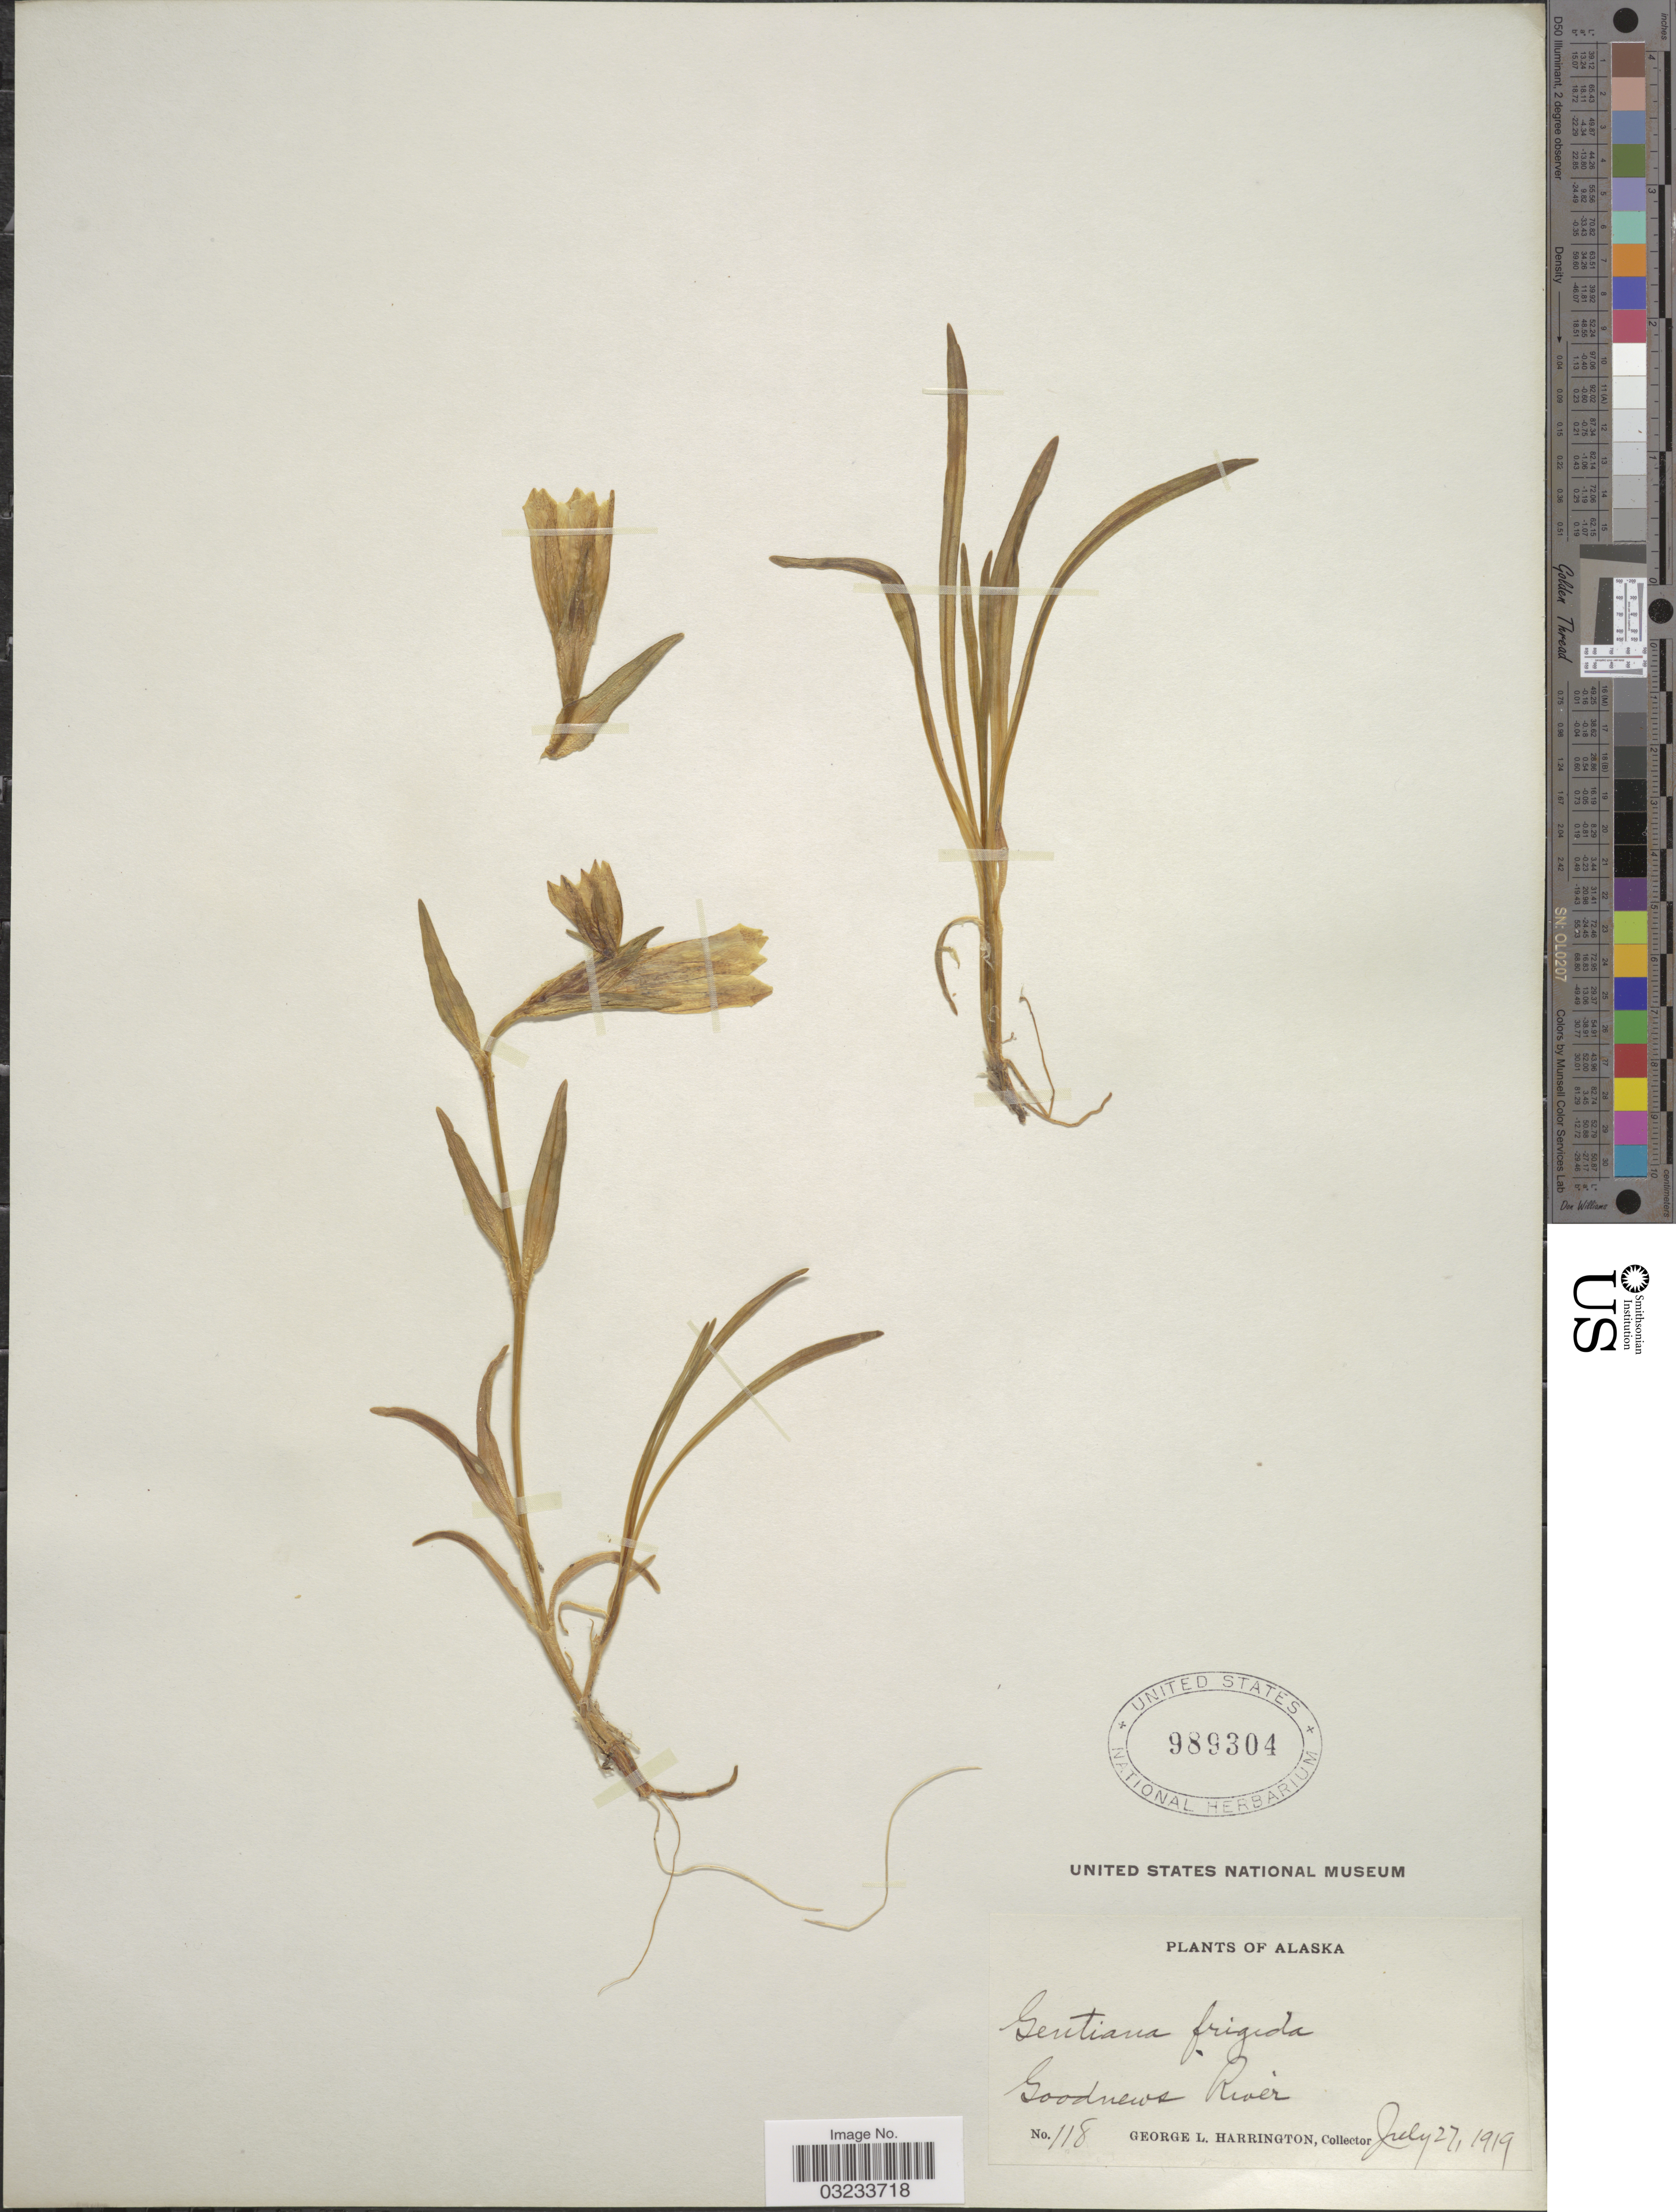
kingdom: Plantae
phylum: Tracheophyta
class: Magnoliopsida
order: Gentianales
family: Gentianaceae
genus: Gentiana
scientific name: Gentiana algida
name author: Pall.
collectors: G. Harrington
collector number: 118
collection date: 1919-07-27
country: United States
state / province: Alaska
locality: Goodnews River.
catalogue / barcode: US 989304